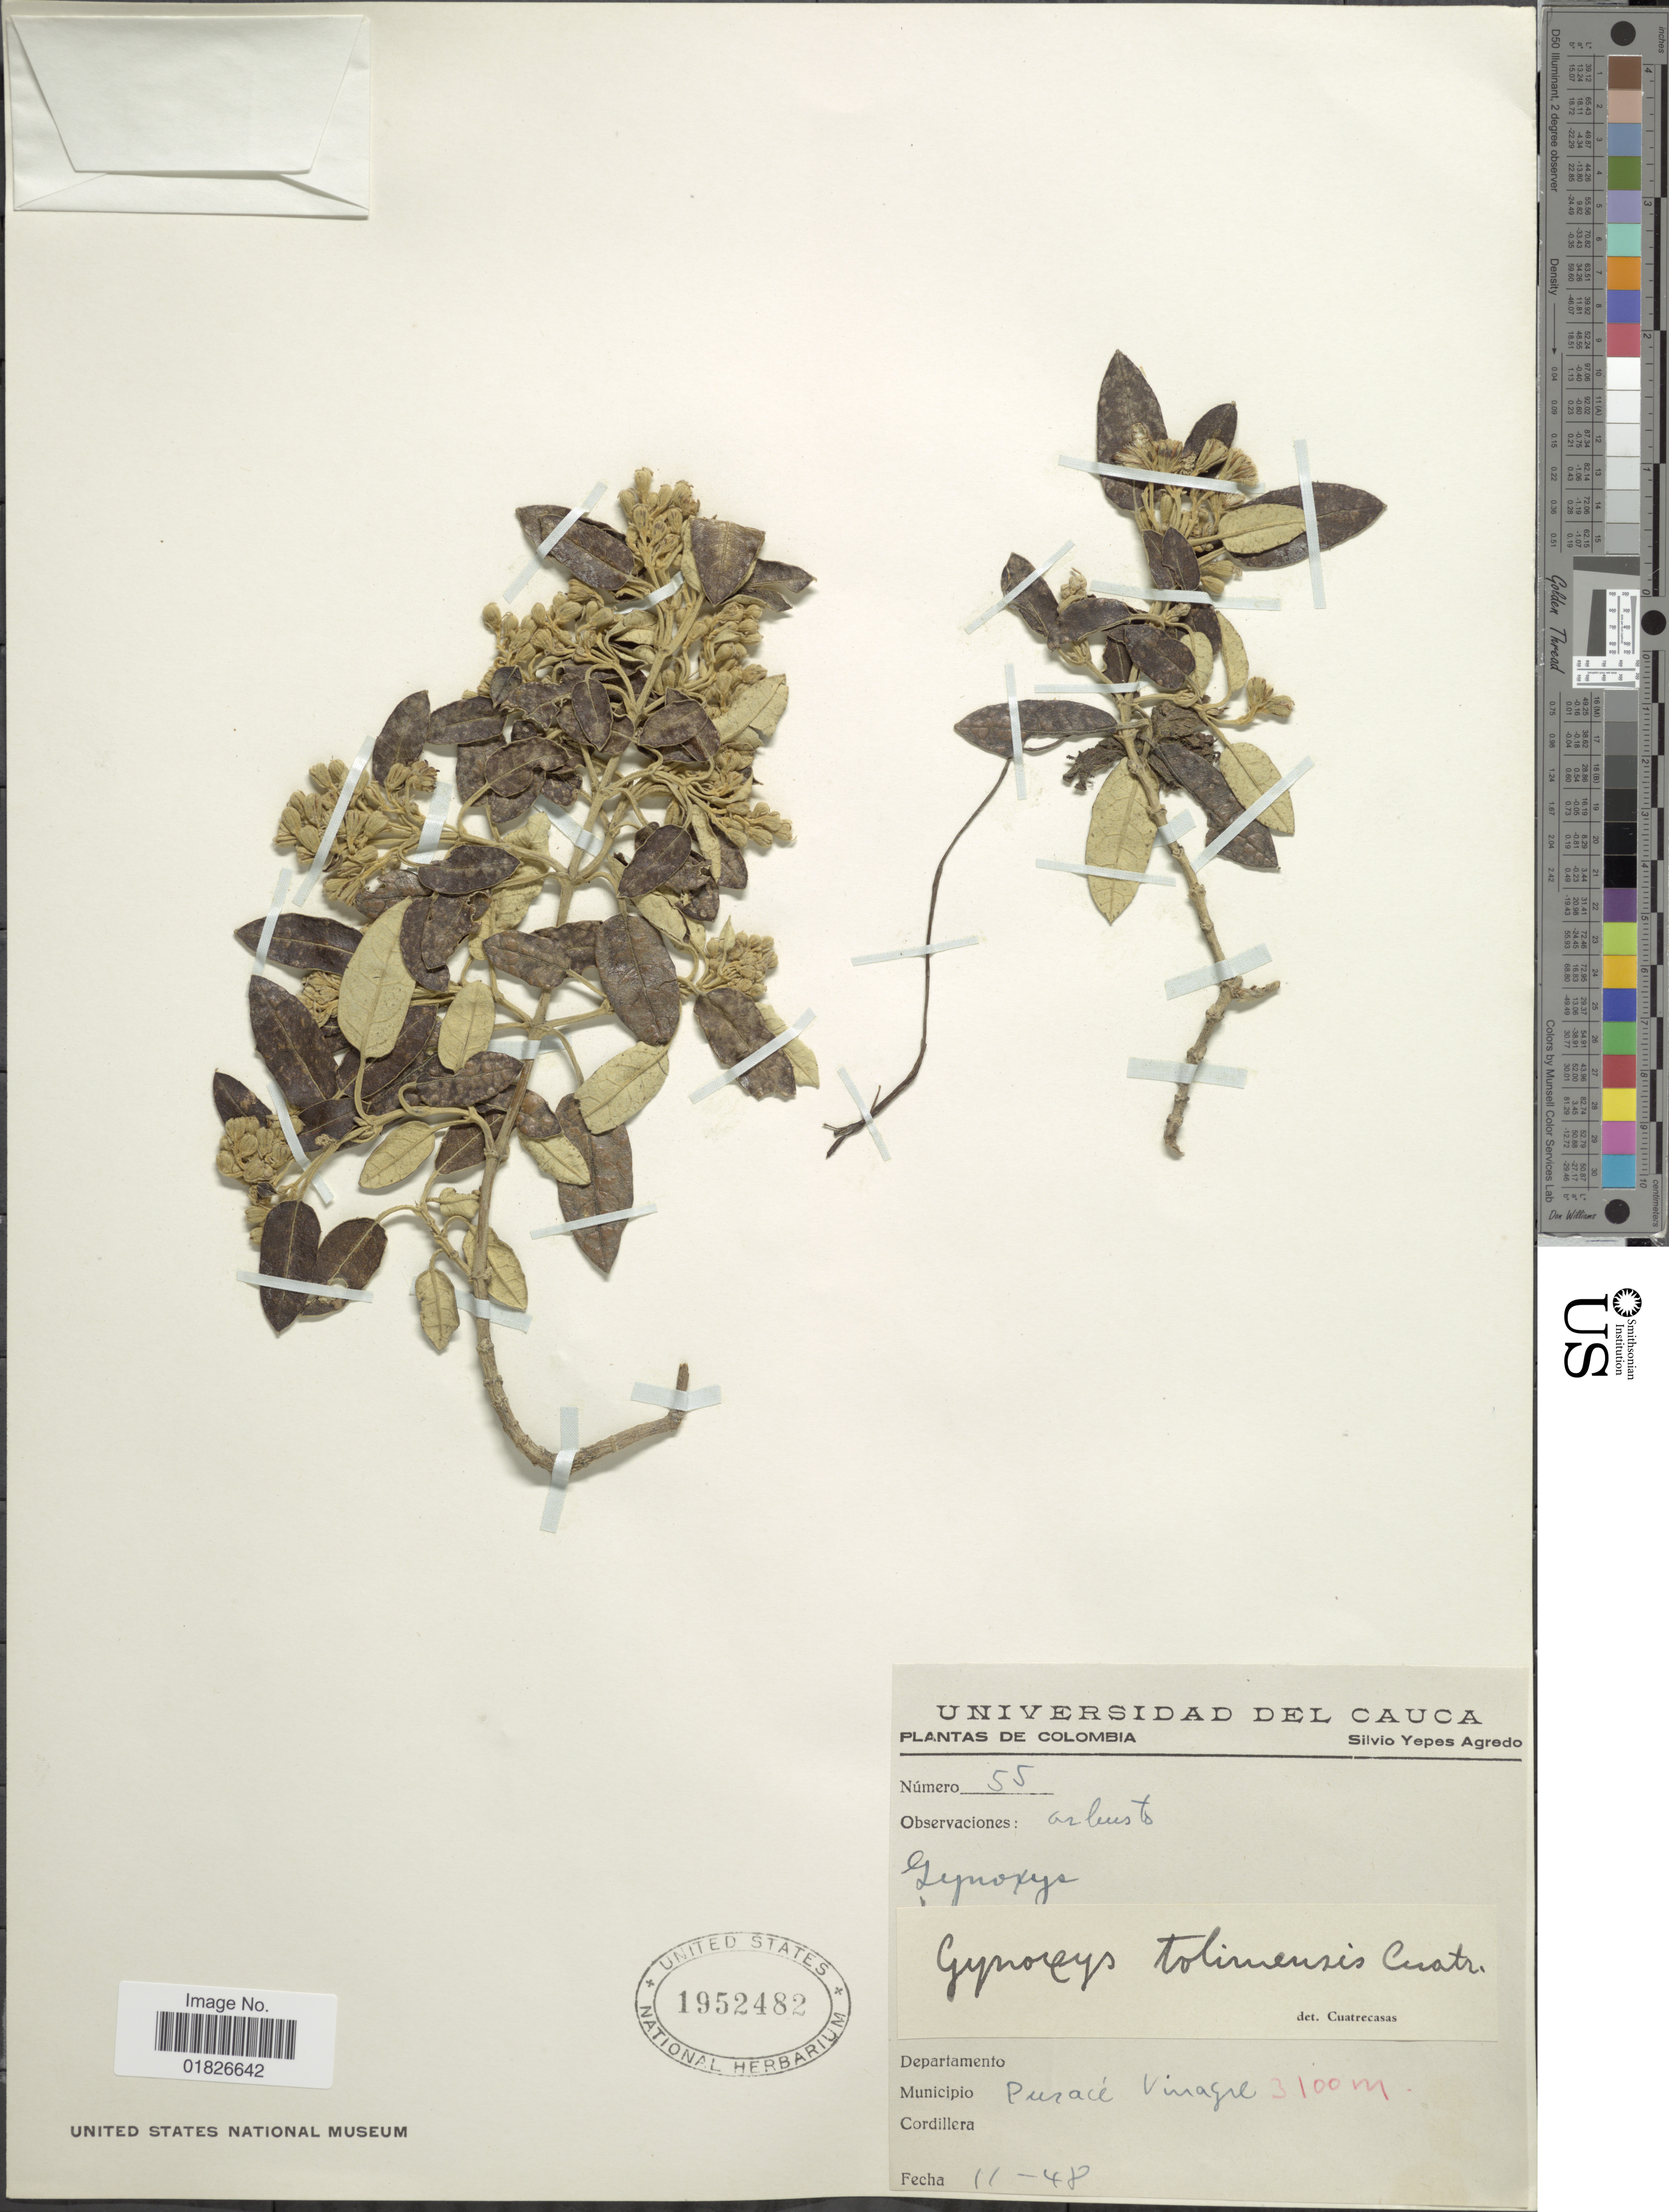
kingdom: Plantae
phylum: Tracheophyta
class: Magnoliopsida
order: Asterales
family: Asteraceae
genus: Gynoxys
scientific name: Gynoxys tolimensis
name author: Cuatrec.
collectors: S. Yepes-Agredo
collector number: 55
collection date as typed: Transcribed d/m/y: /11/48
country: Colombia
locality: Purace, Vinagre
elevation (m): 3100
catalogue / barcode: US 1952482